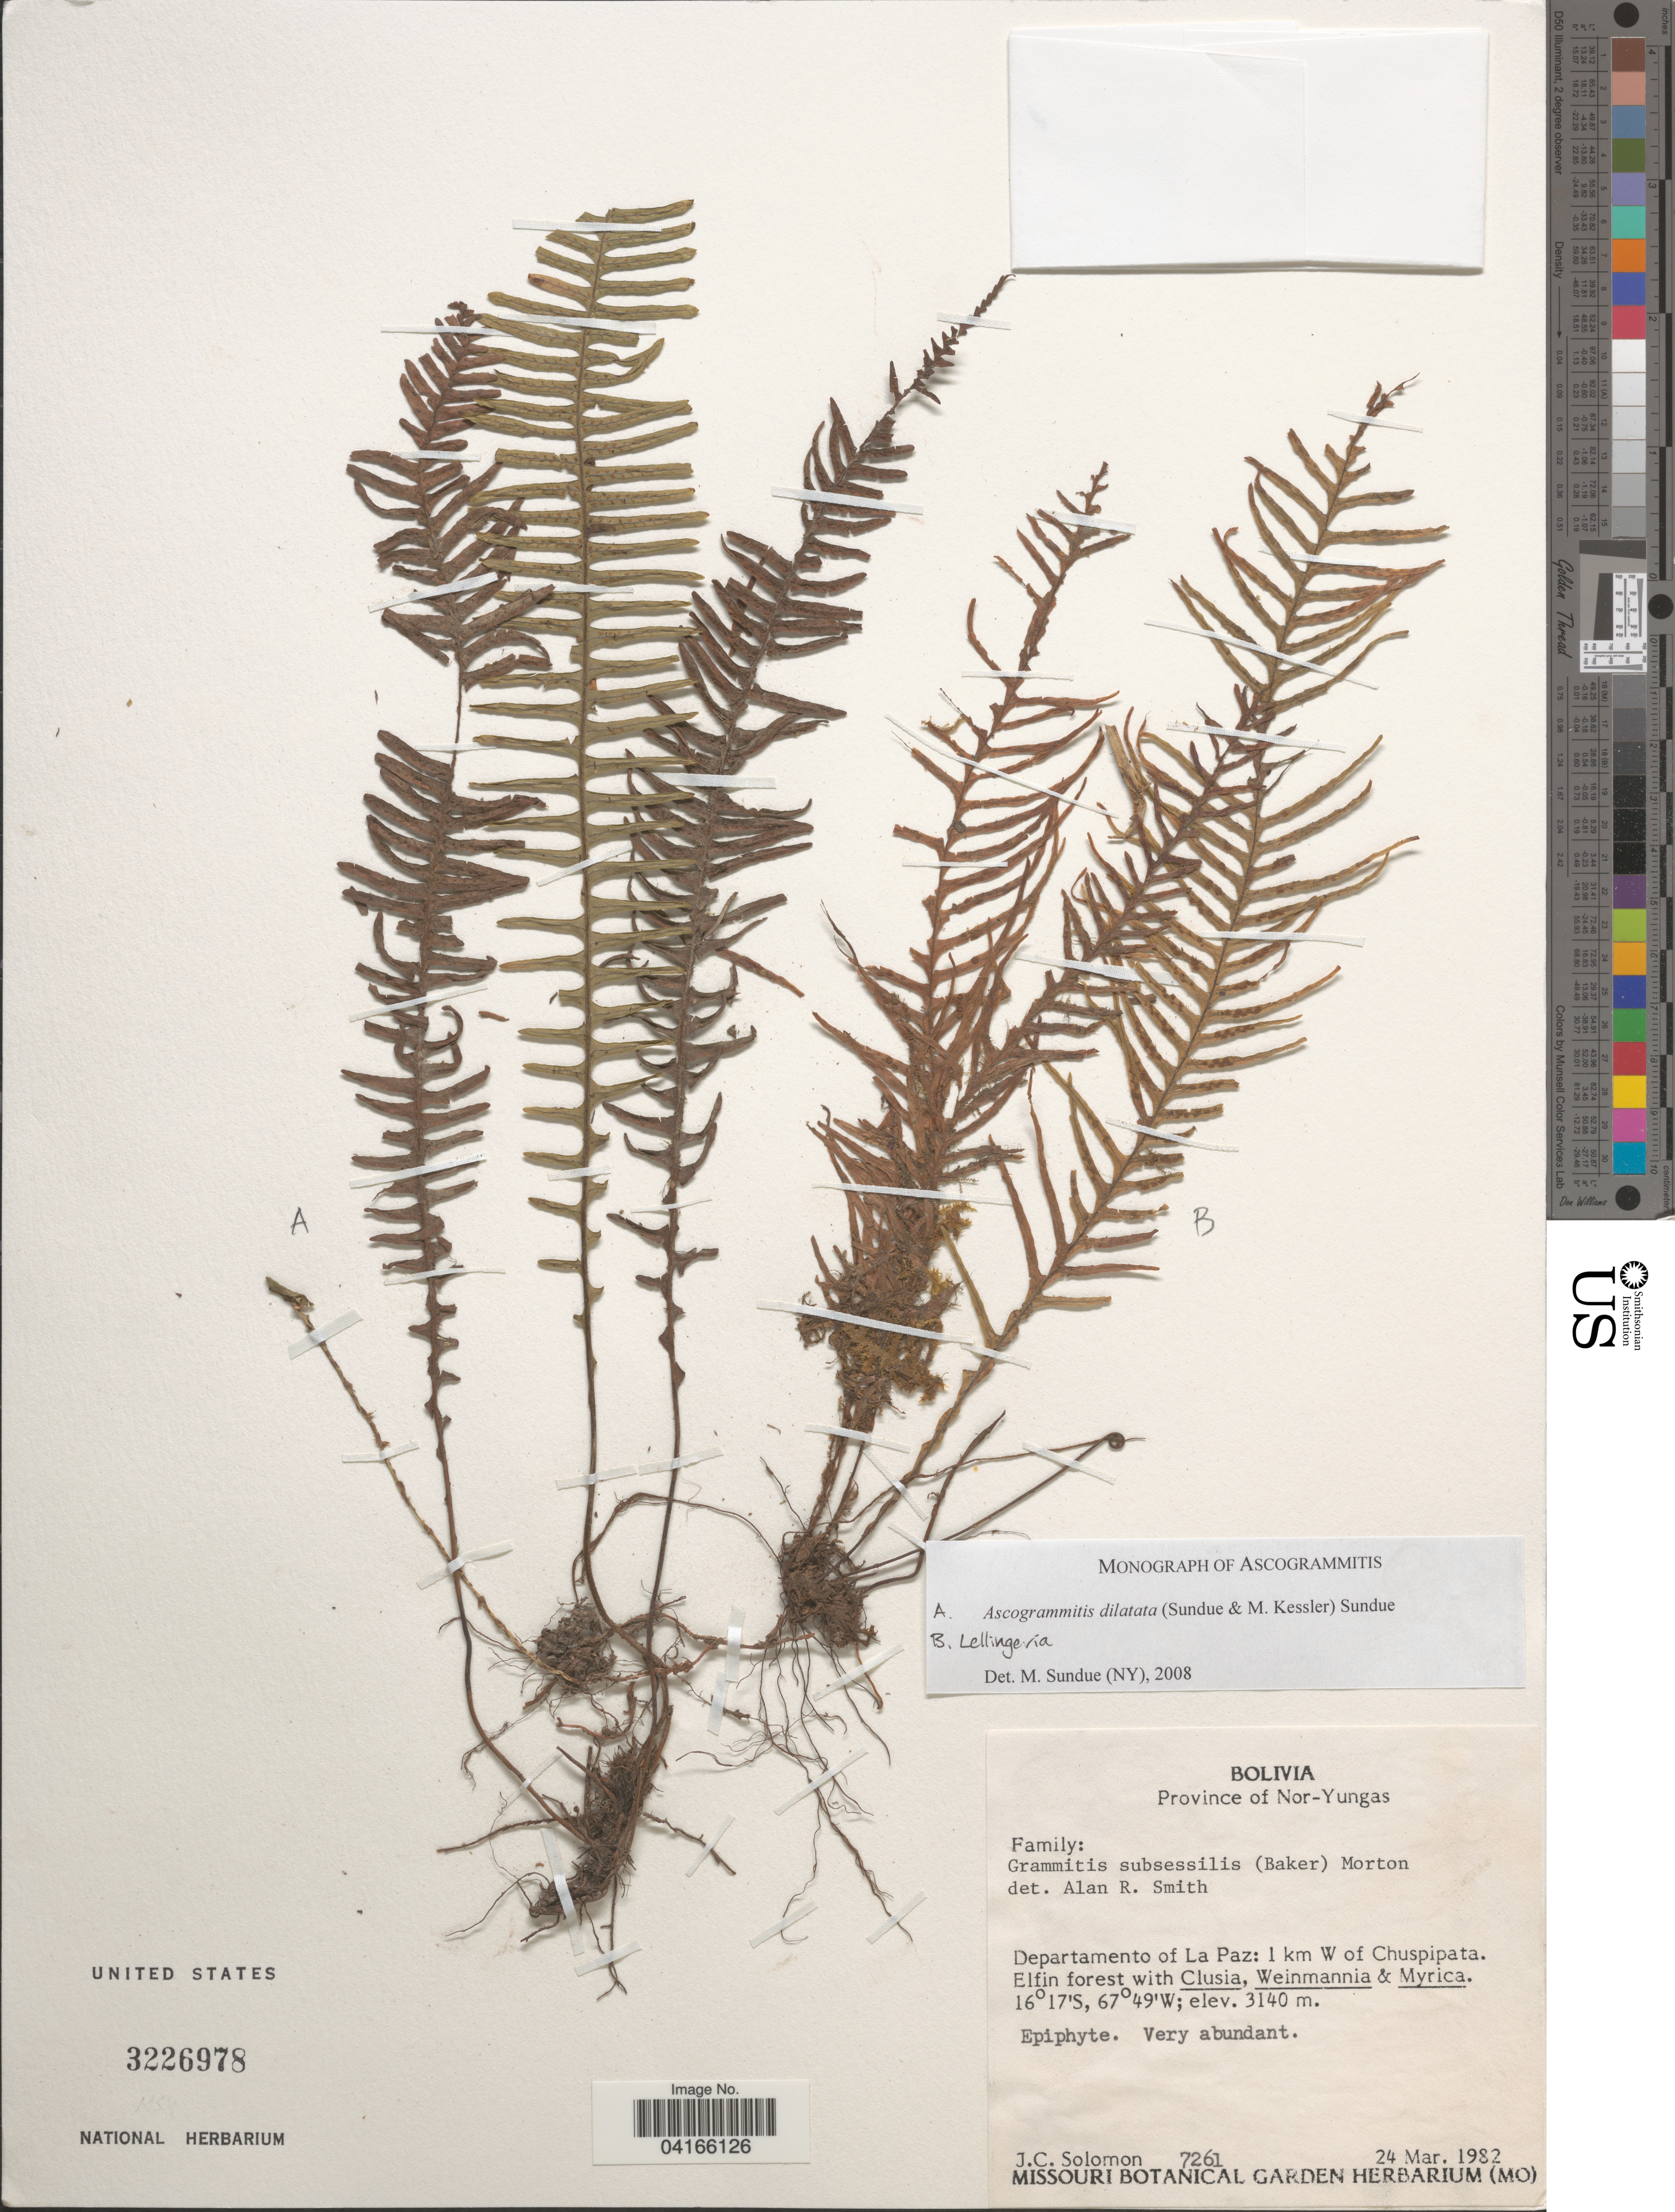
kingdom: Plantae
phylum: Tracheophyta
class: Polypodiopsida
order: Polypodiales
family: Polypodiaceae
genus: Ascogrammitis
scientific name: Ascogrammitis dilatata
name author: (Sundue & M. Kessler) Sundue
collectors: J. C. Solomon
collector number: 7261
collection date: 1982-03-24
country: Bolivia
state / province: La Paz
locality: Province of Nor-Yungas. Departamento of La Paz: 1 km W of Chuspipata.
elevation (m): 3140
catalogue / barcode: US 3226978